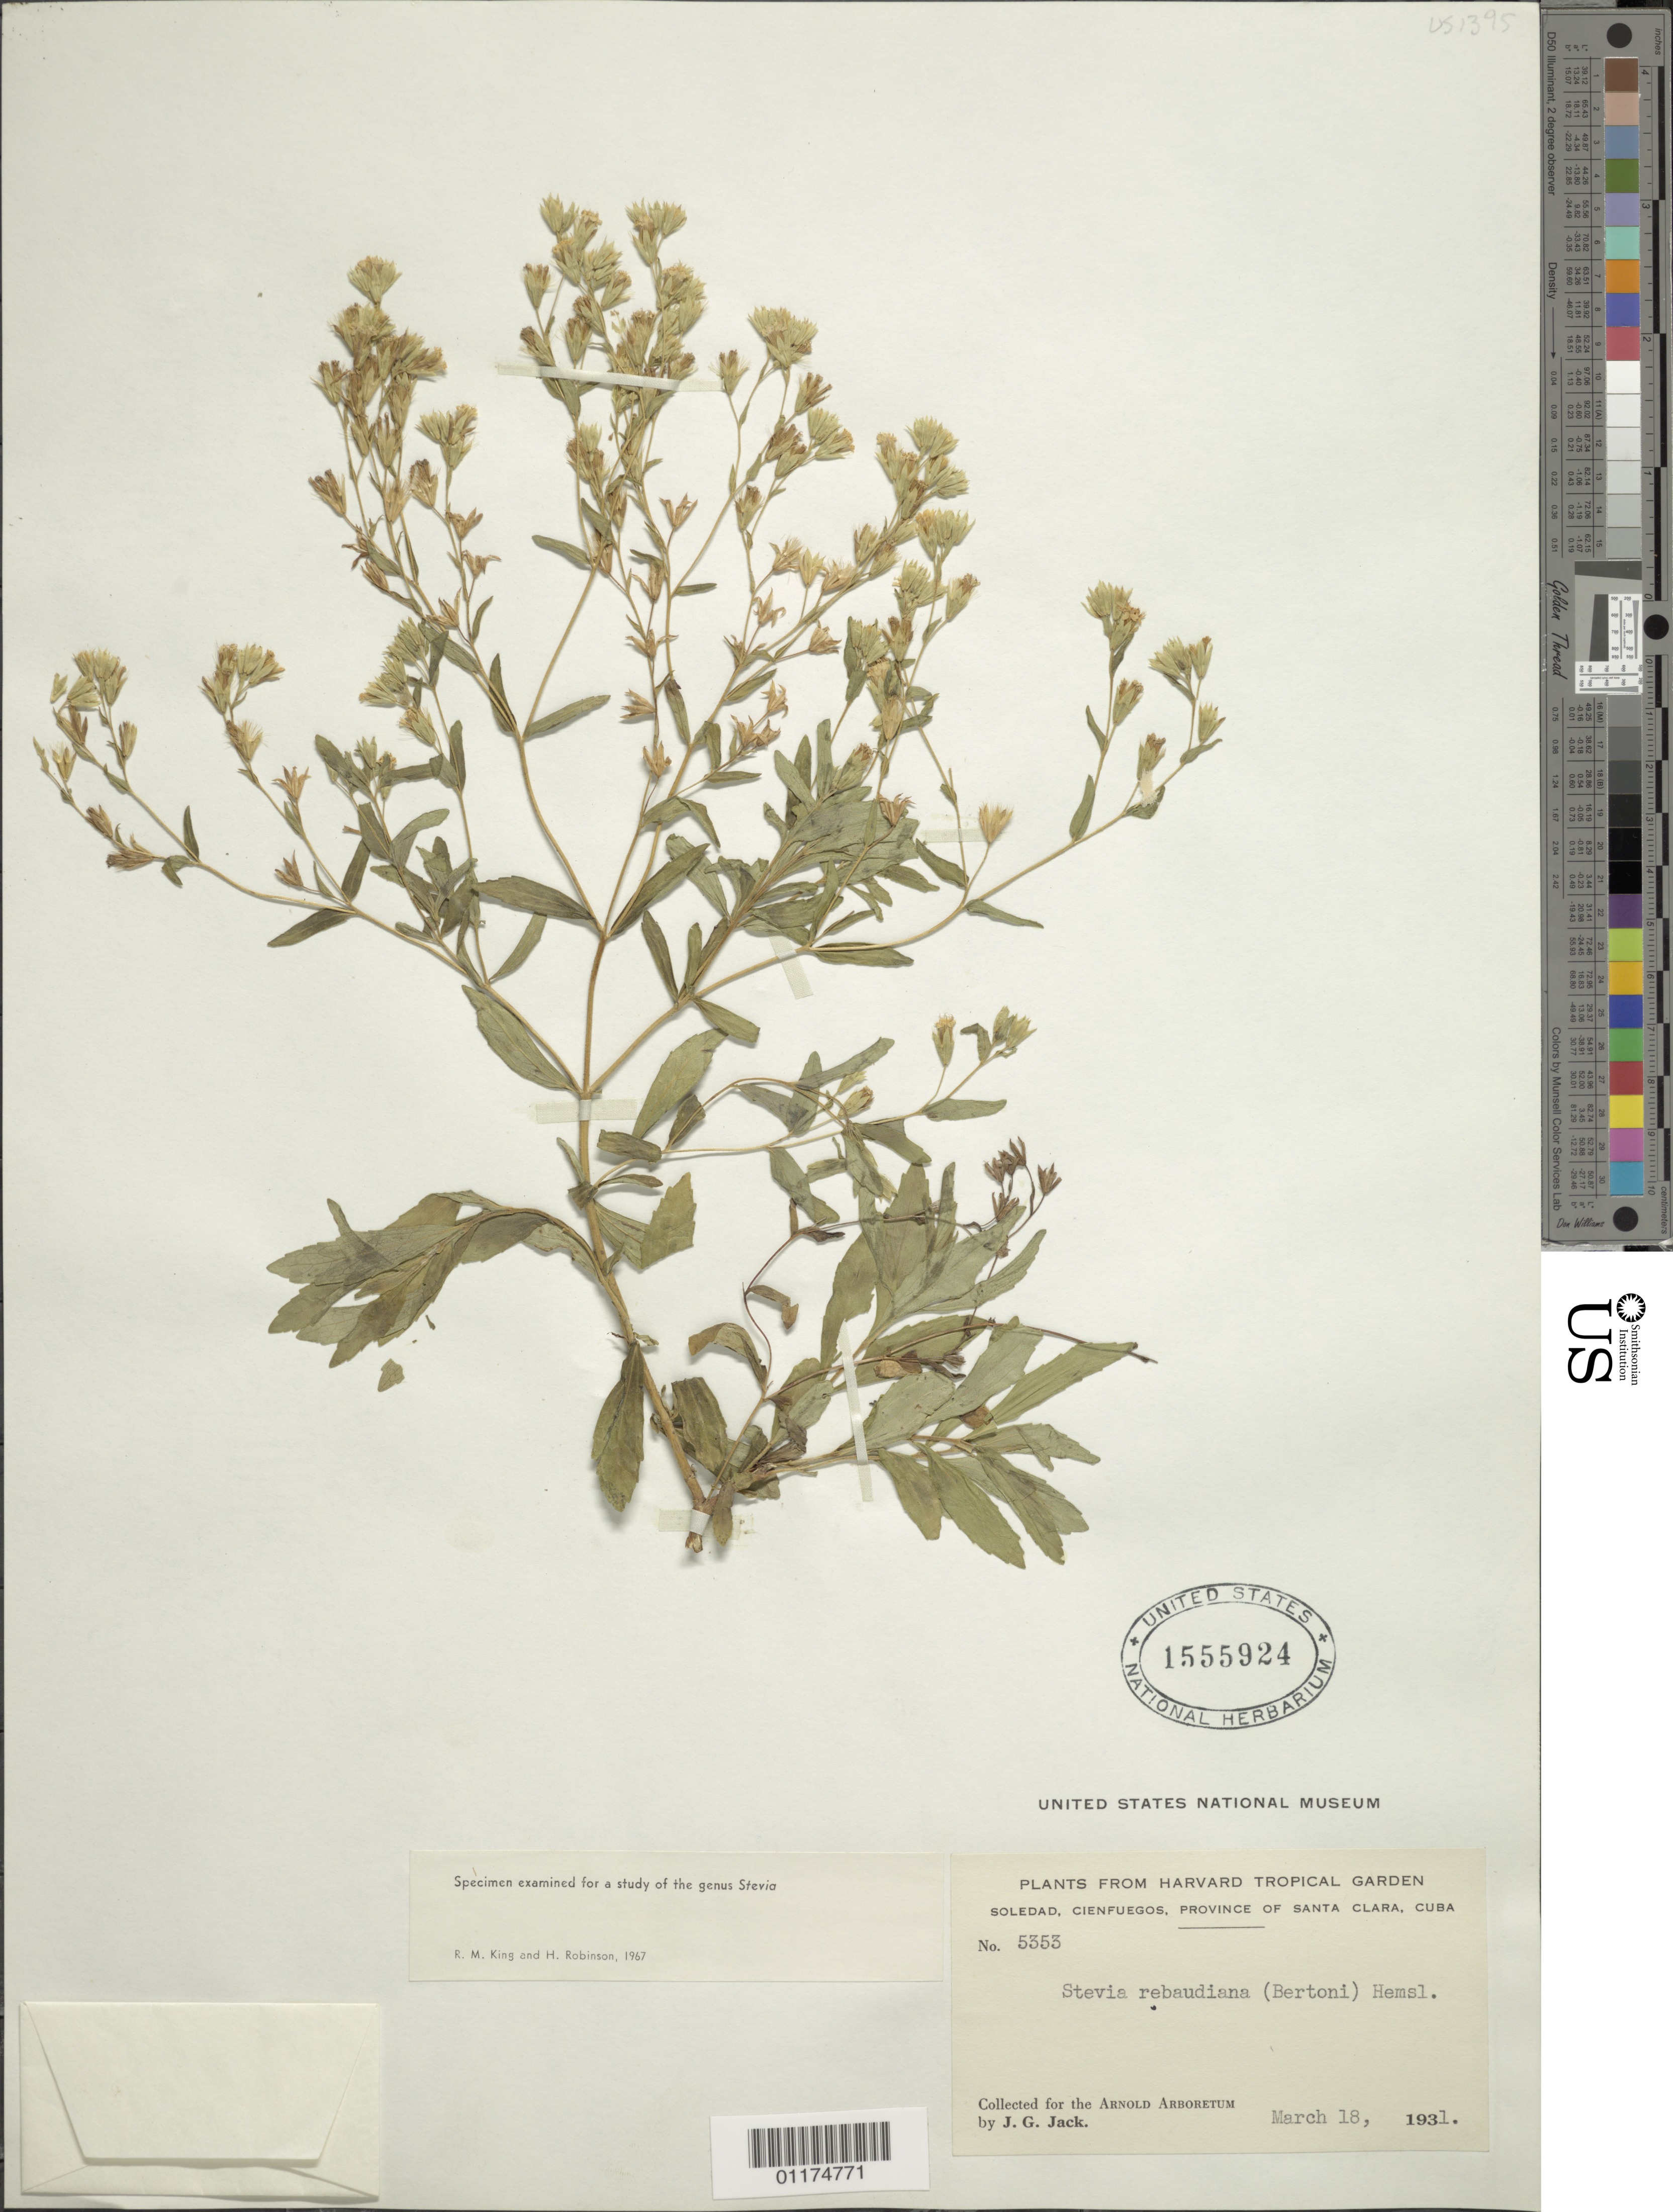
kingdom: Plantae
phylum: Tracheophyta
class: Magnoliopsida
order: Asterales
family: Asteraceae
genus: Stevia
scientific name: Stevia rebaudiana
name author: (Bertoni) Hemsl.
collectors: J. G. Jack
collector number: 5353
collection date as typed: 18 Mar 1931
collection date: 1931-03-18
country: Cuba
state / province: Cienfuegos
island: Cuba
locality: Plants from Harvard Tropical Garden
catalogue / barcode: US 1555924